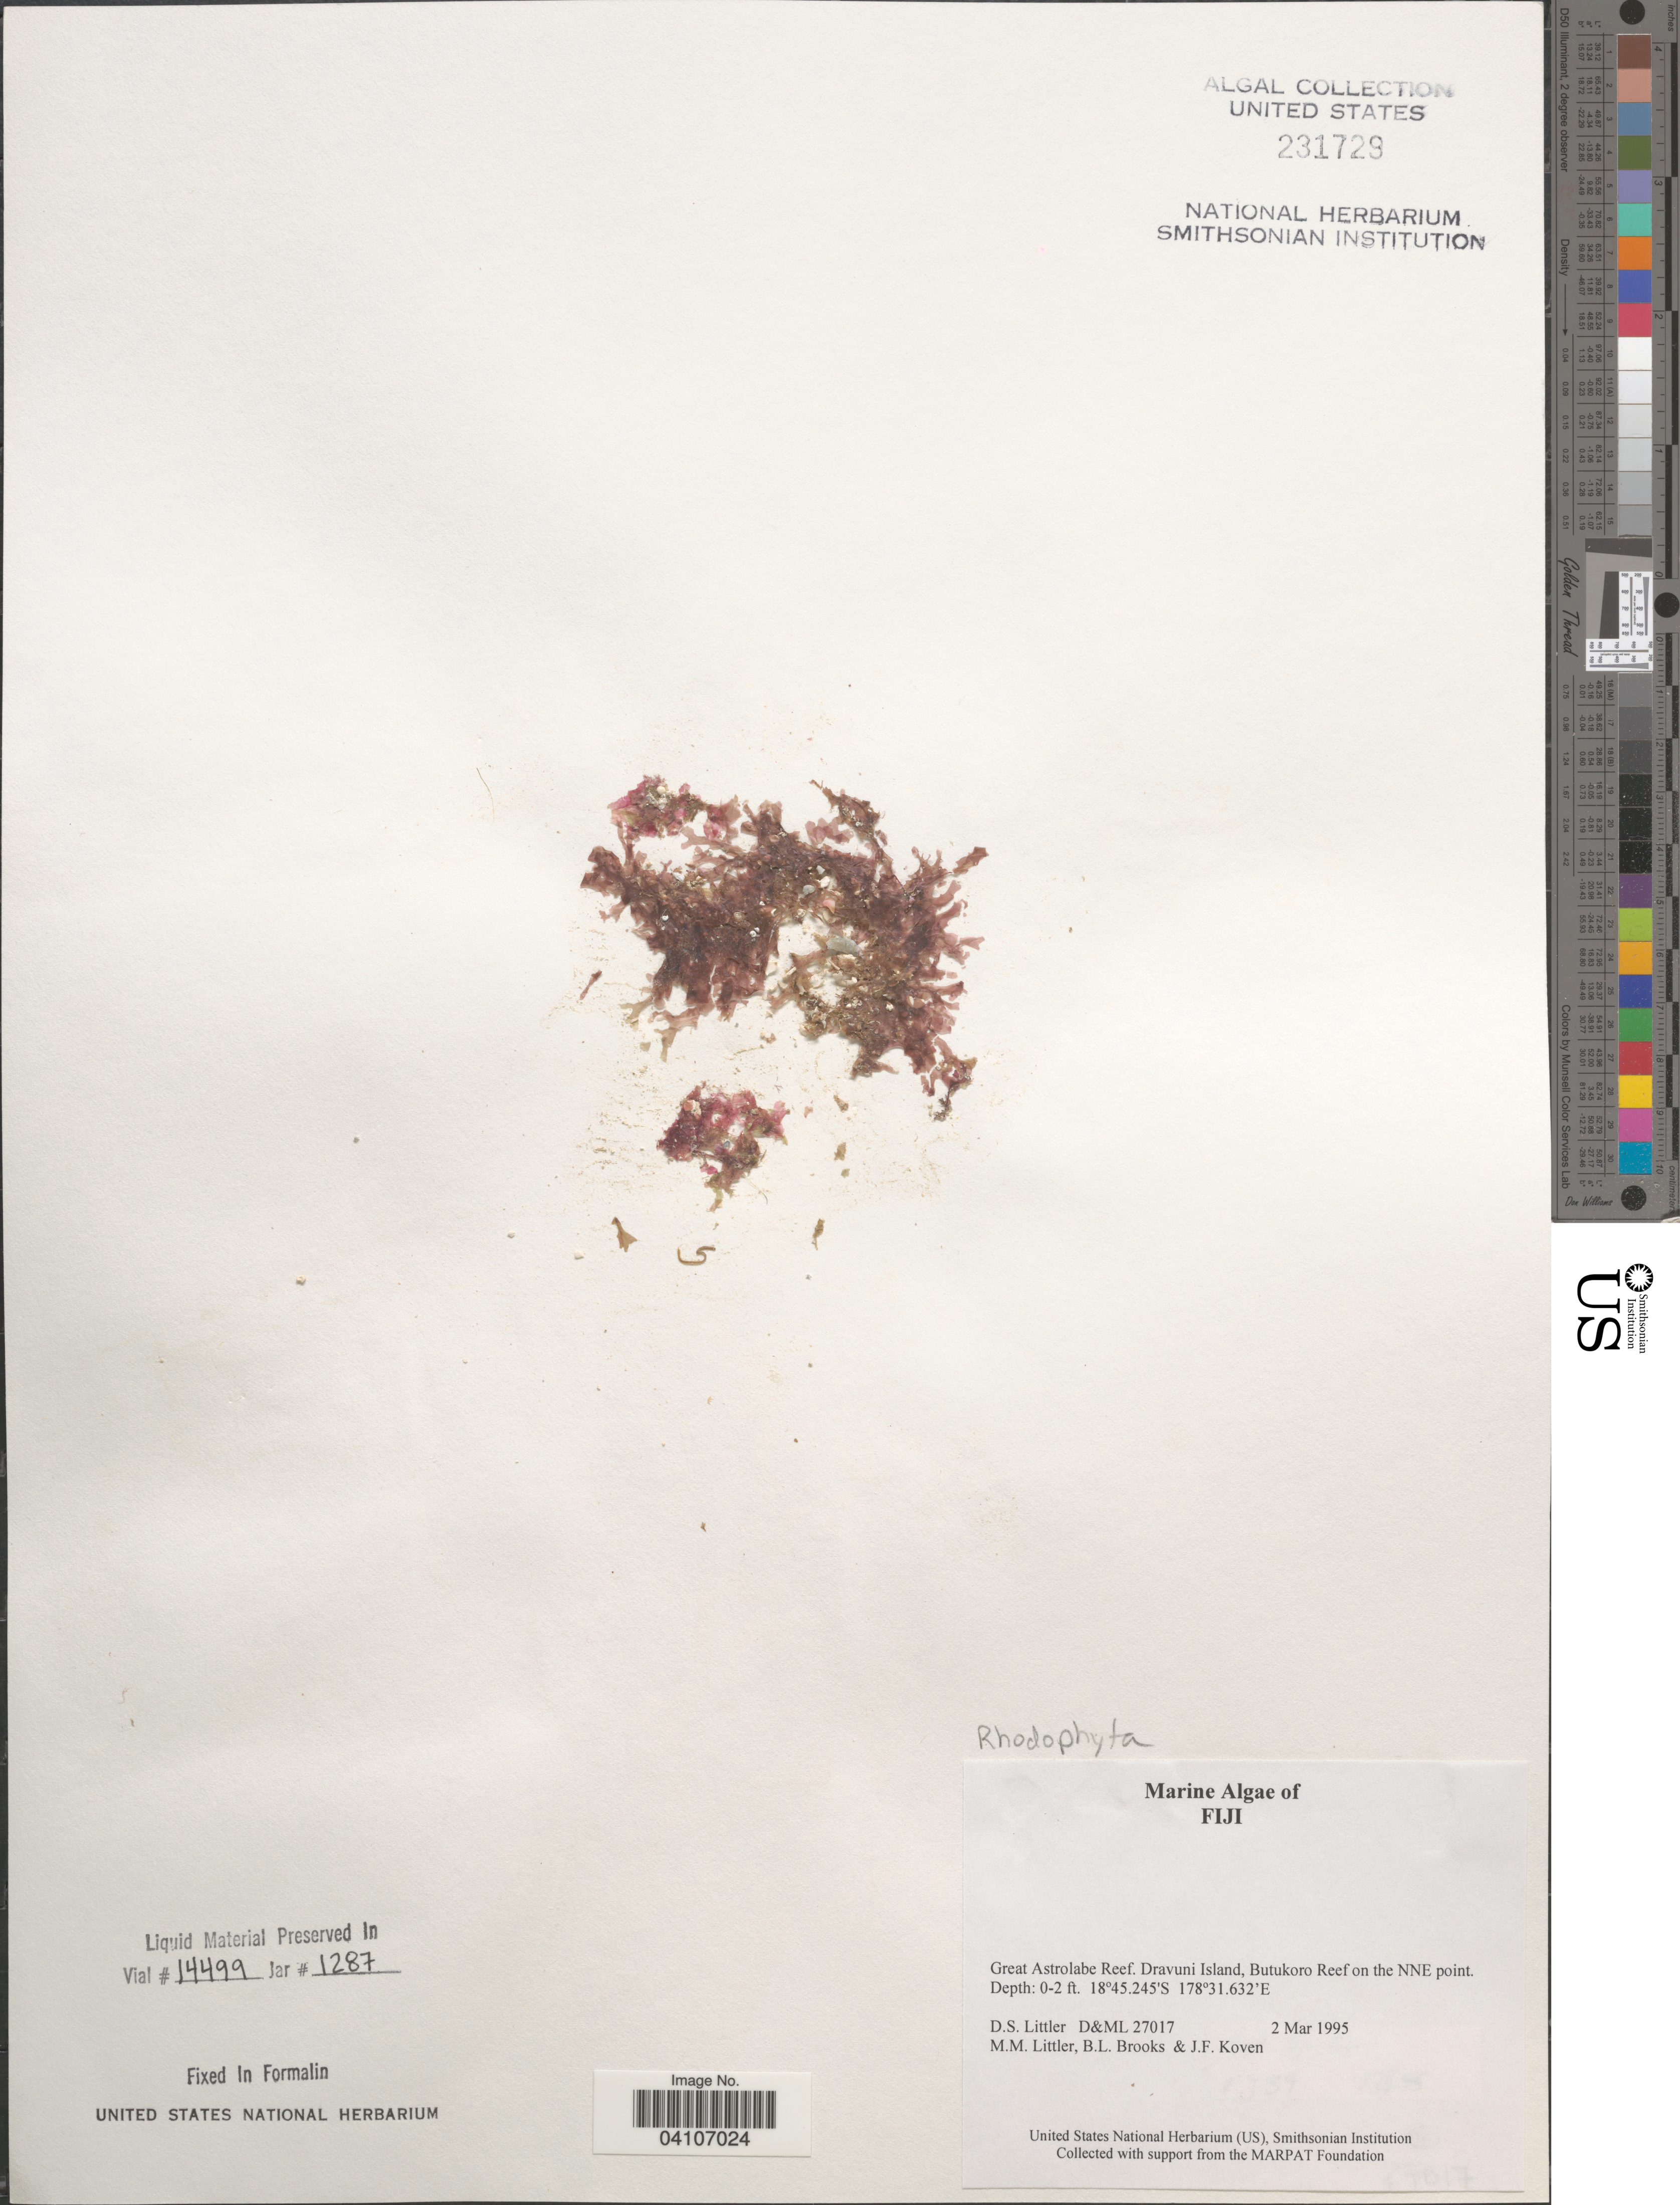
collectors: D. S. Littler, B. Brooks & J. Koven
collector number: D&ML27017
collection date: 1995-03-02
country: Fiji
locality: Great Astrolabe Reef. Doladrua Passage.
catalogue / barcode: US 231729